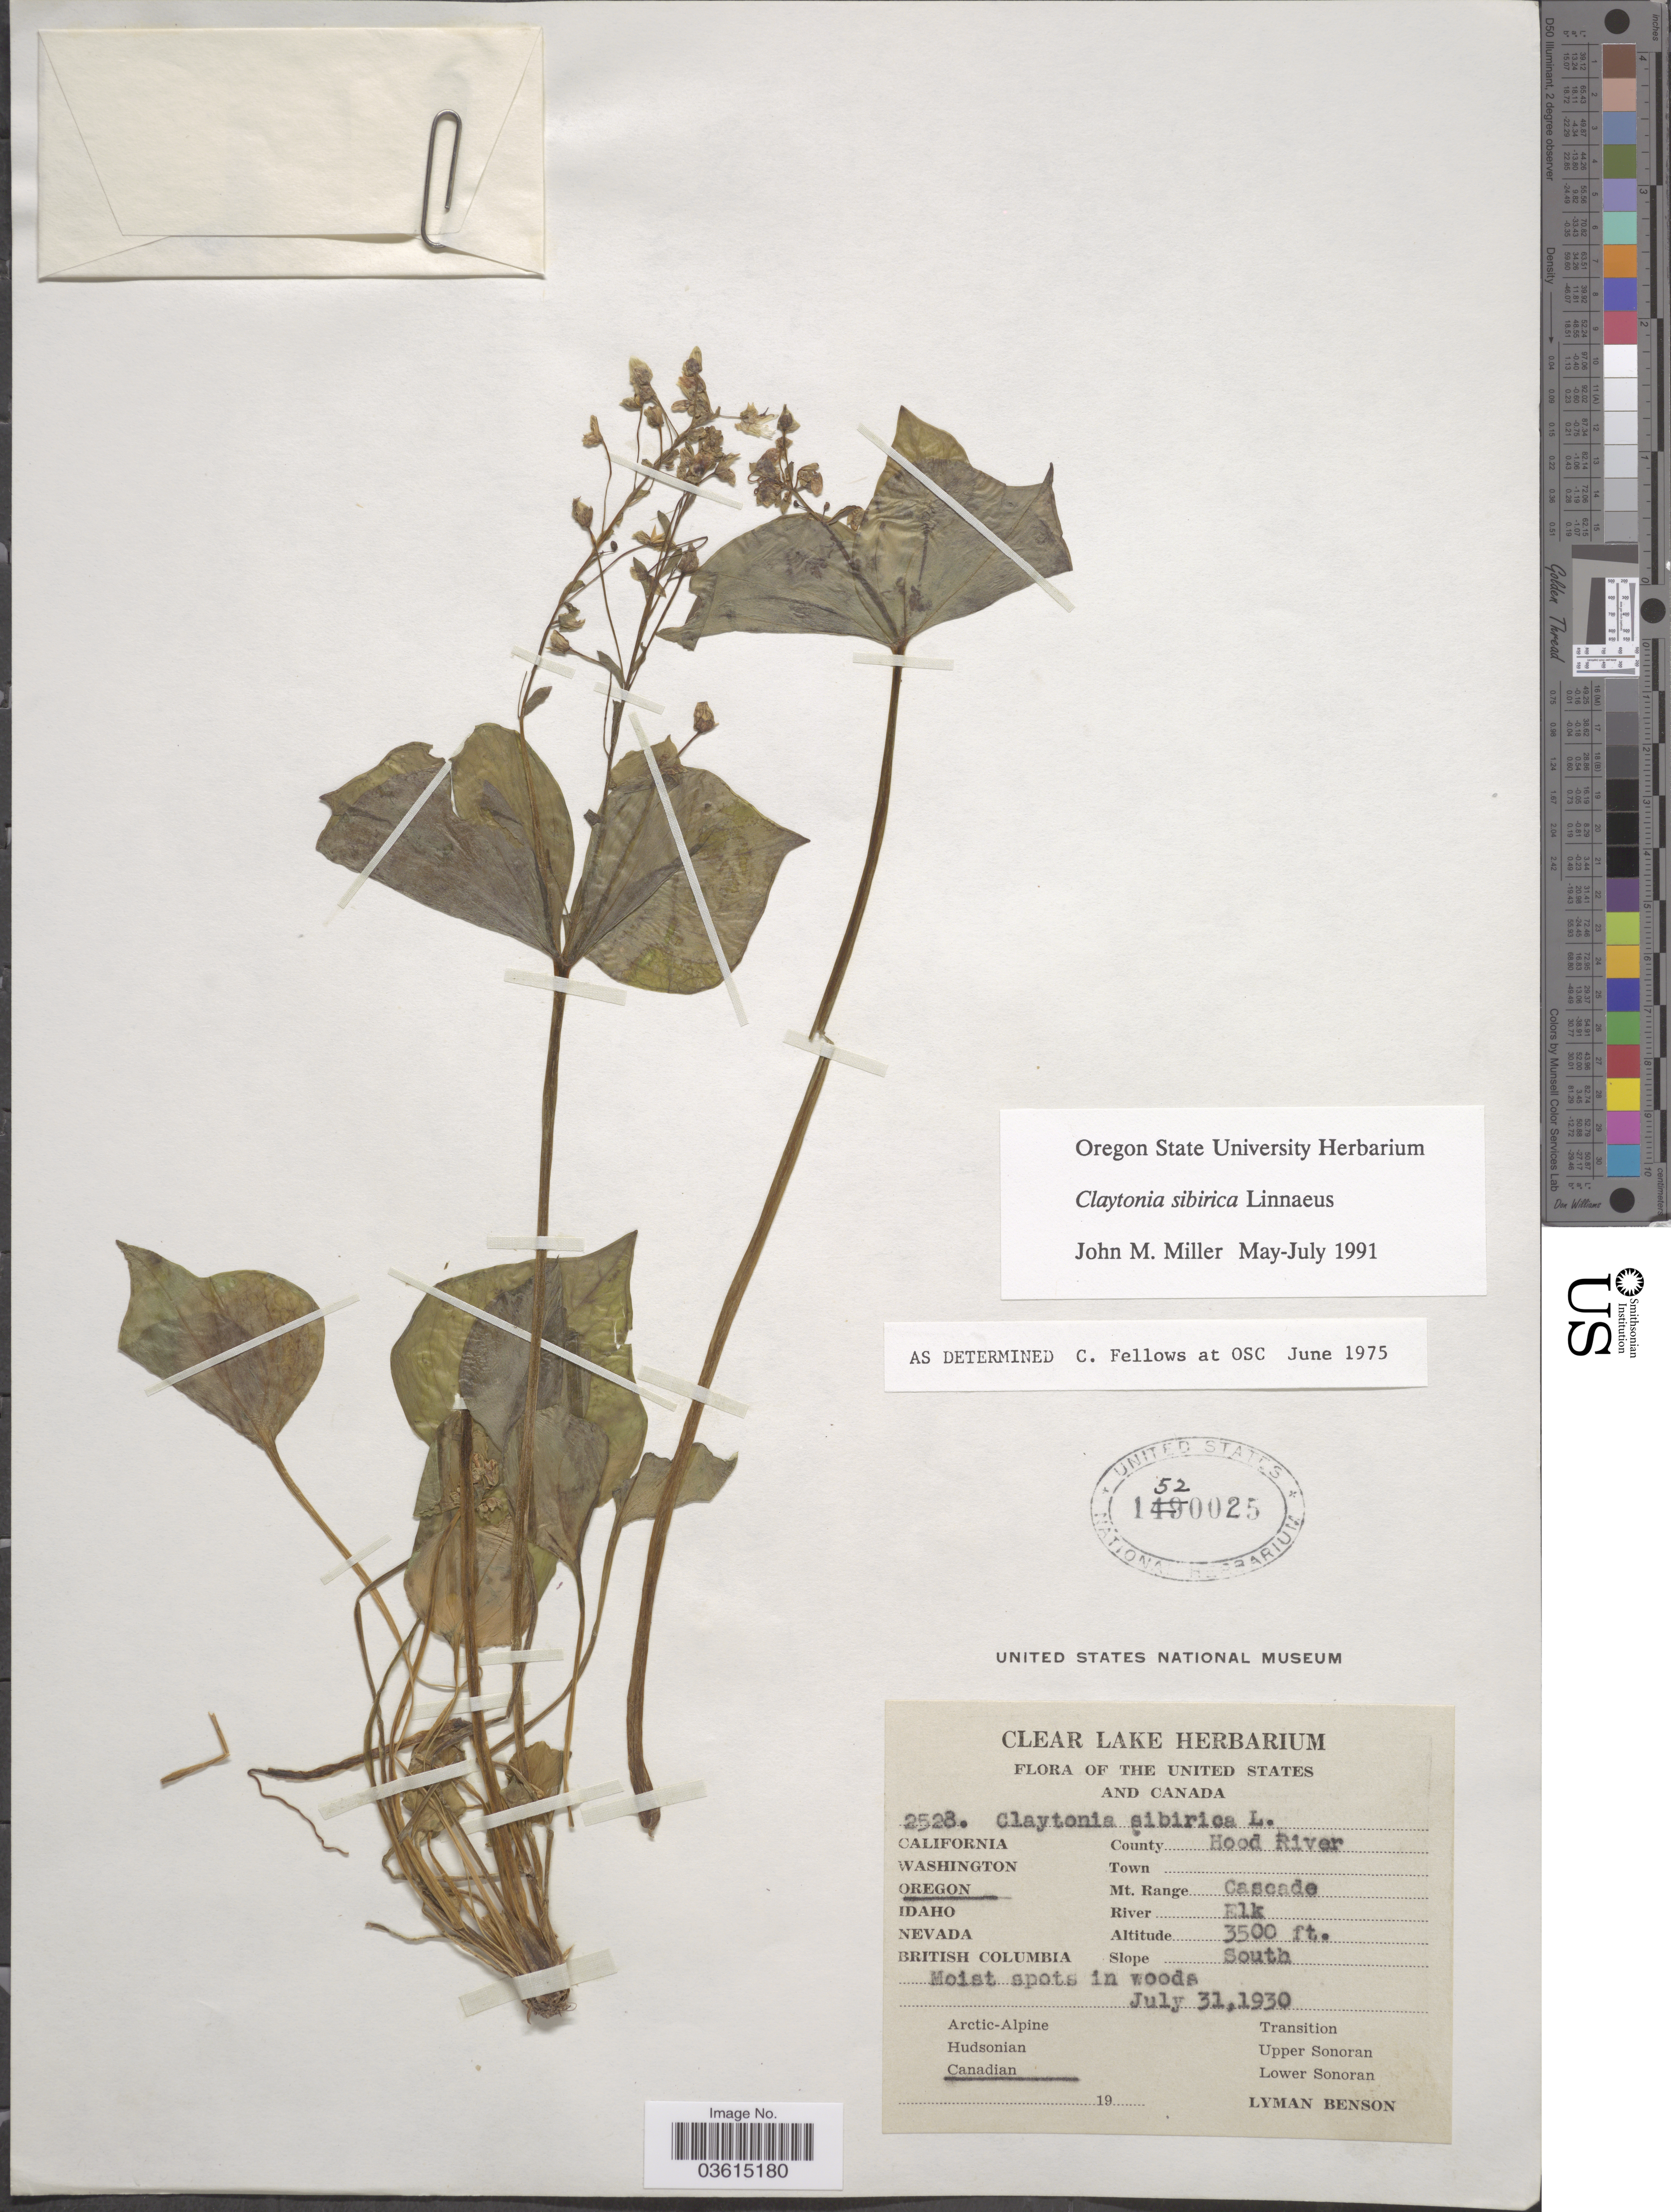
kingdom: Plantae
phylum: Tracheophyta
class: Magnoliopsida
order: Caryophyllales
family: Montiaceae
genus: Claytonia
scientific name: Claytonia sibirica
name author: L.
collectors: L. D. Benson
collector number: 2528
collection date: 1930-07-31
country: United States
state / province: Oregon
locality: County Hood River. Mt. Range Cascade. River Elk. Slope South. Canadian.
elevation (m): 1067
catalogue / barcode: US 1520025